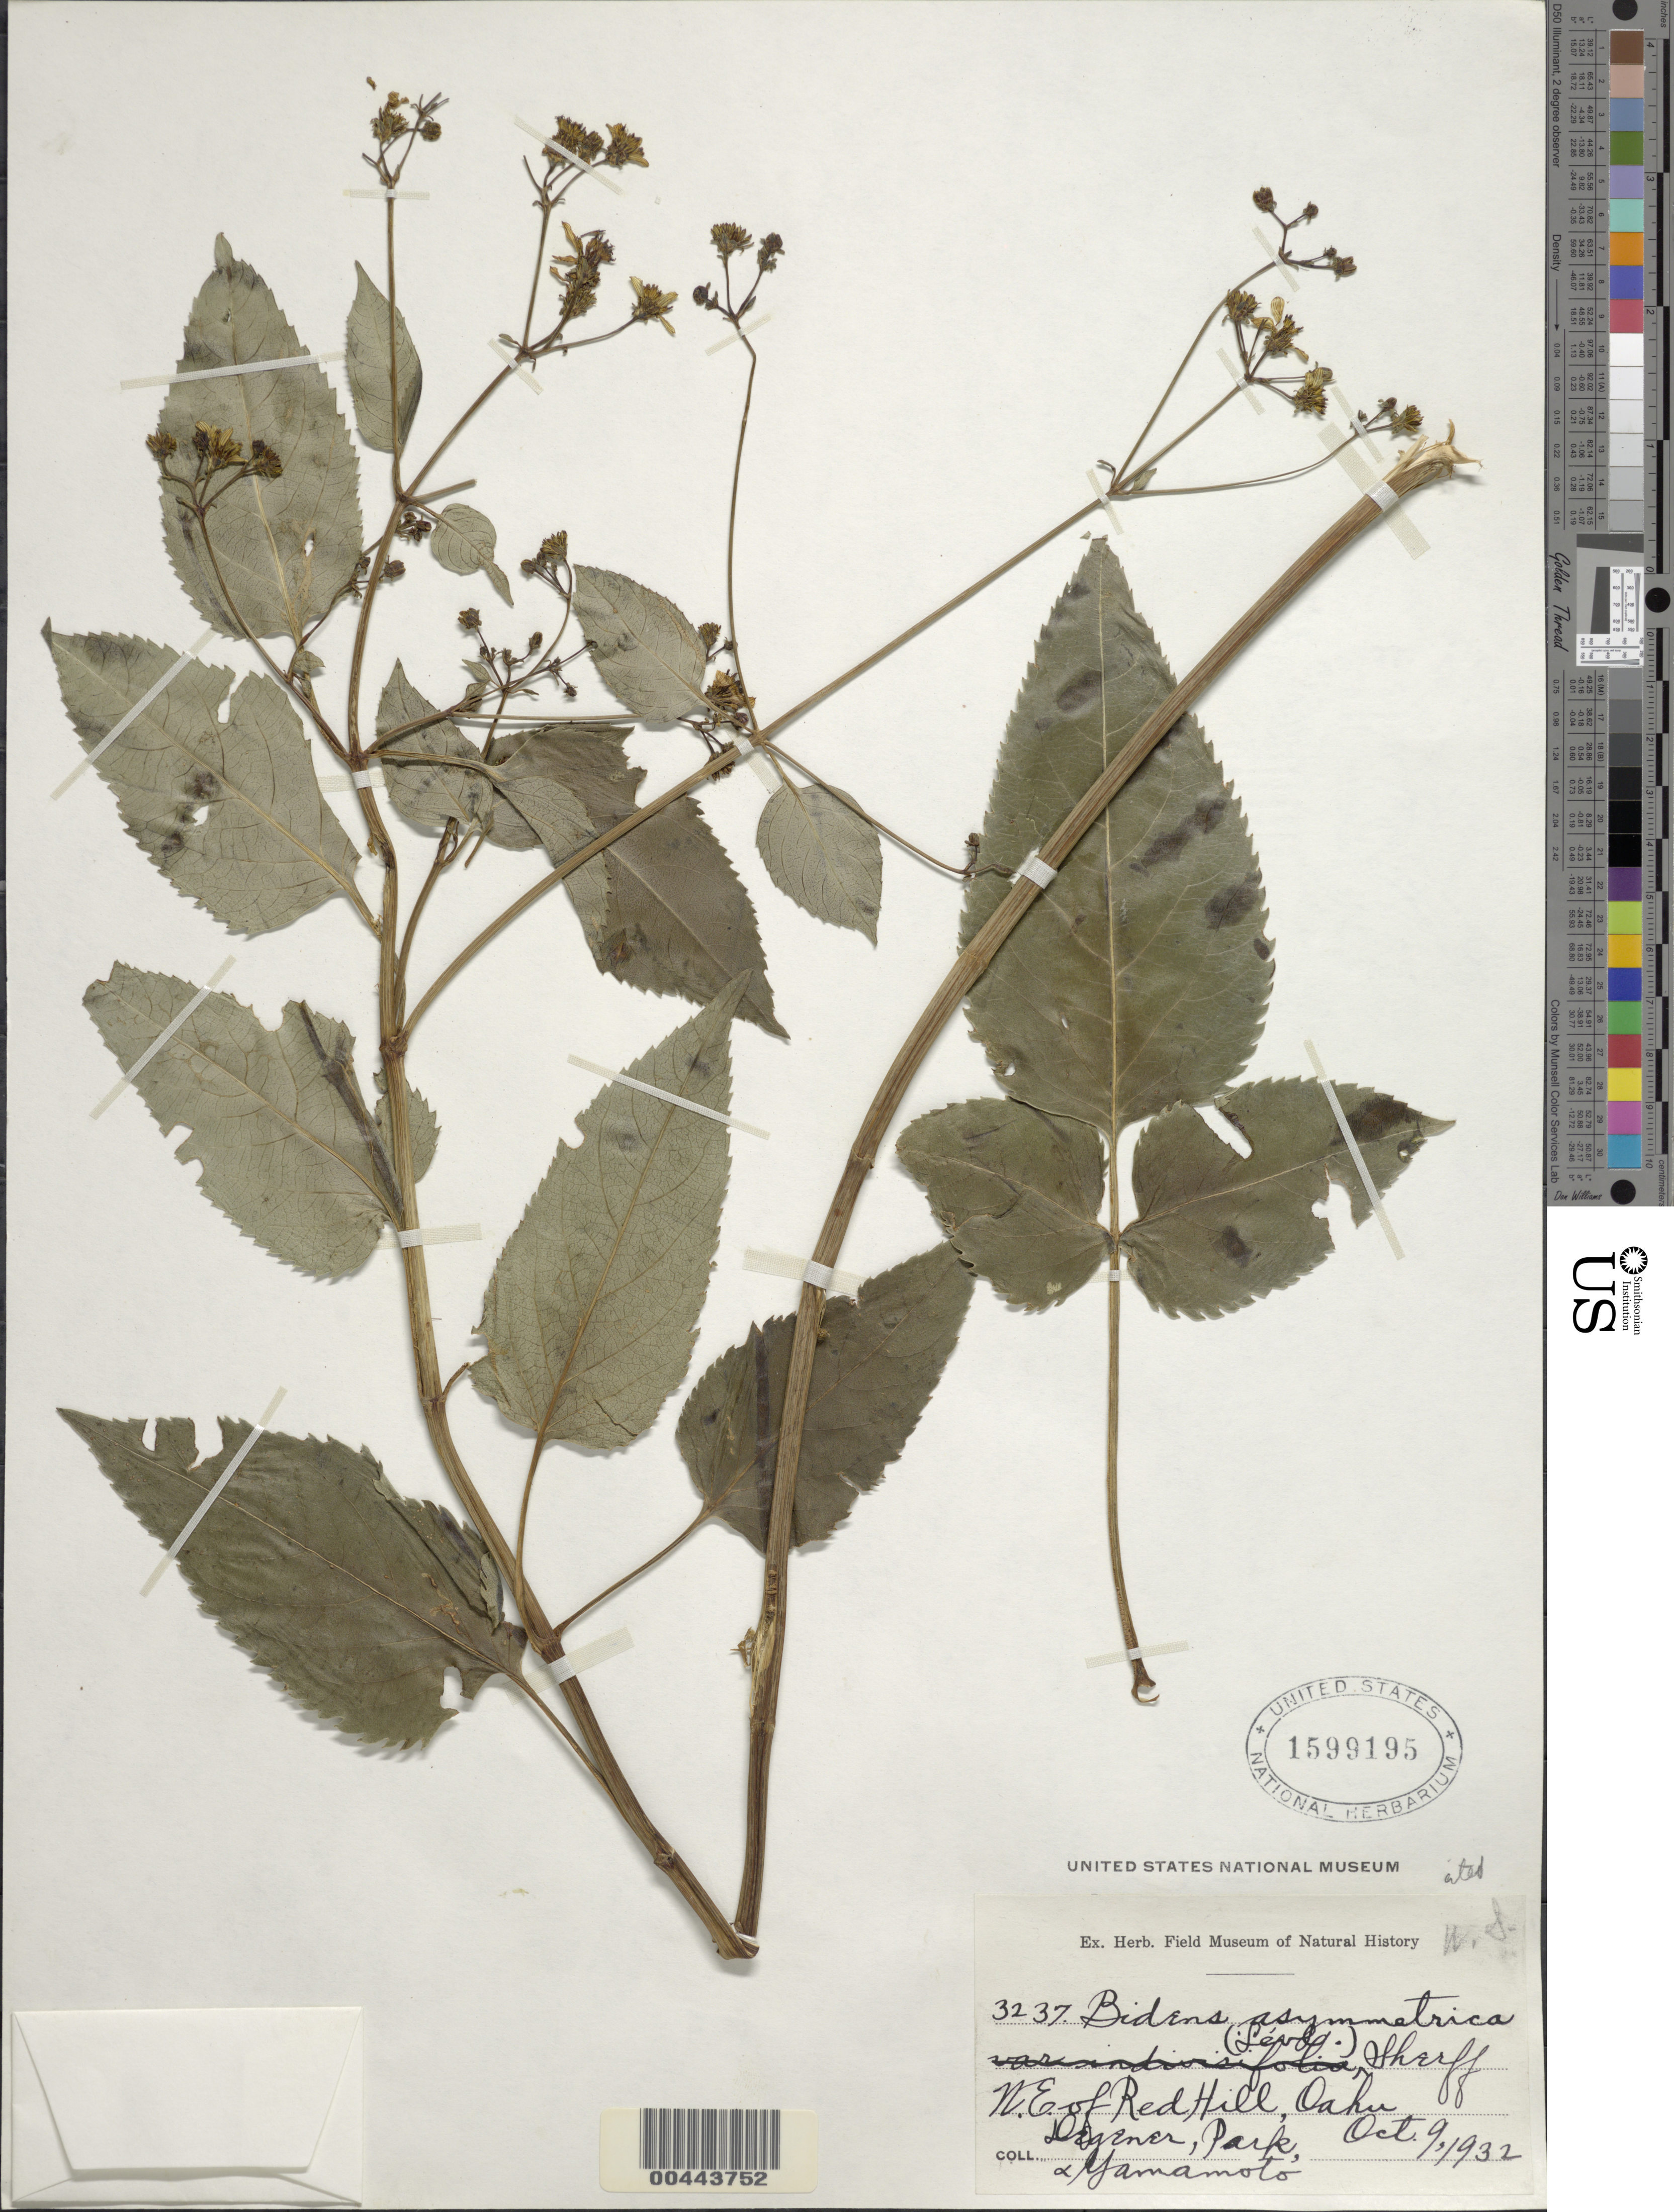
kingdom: Plantae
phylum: Tracheophyta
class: Magnoliopsida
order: Asterales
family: Asteraceae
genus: Bidens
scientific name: Bidens asymmetrica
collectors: O. Degener, Park & Y. Yamamoto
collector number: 3237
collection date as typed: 9 Oct 1932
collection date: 1932-10-09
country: United States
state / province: Hawaii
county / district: Honolulu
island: Oahu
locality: NE of Red Hill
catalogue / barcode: US 1599195